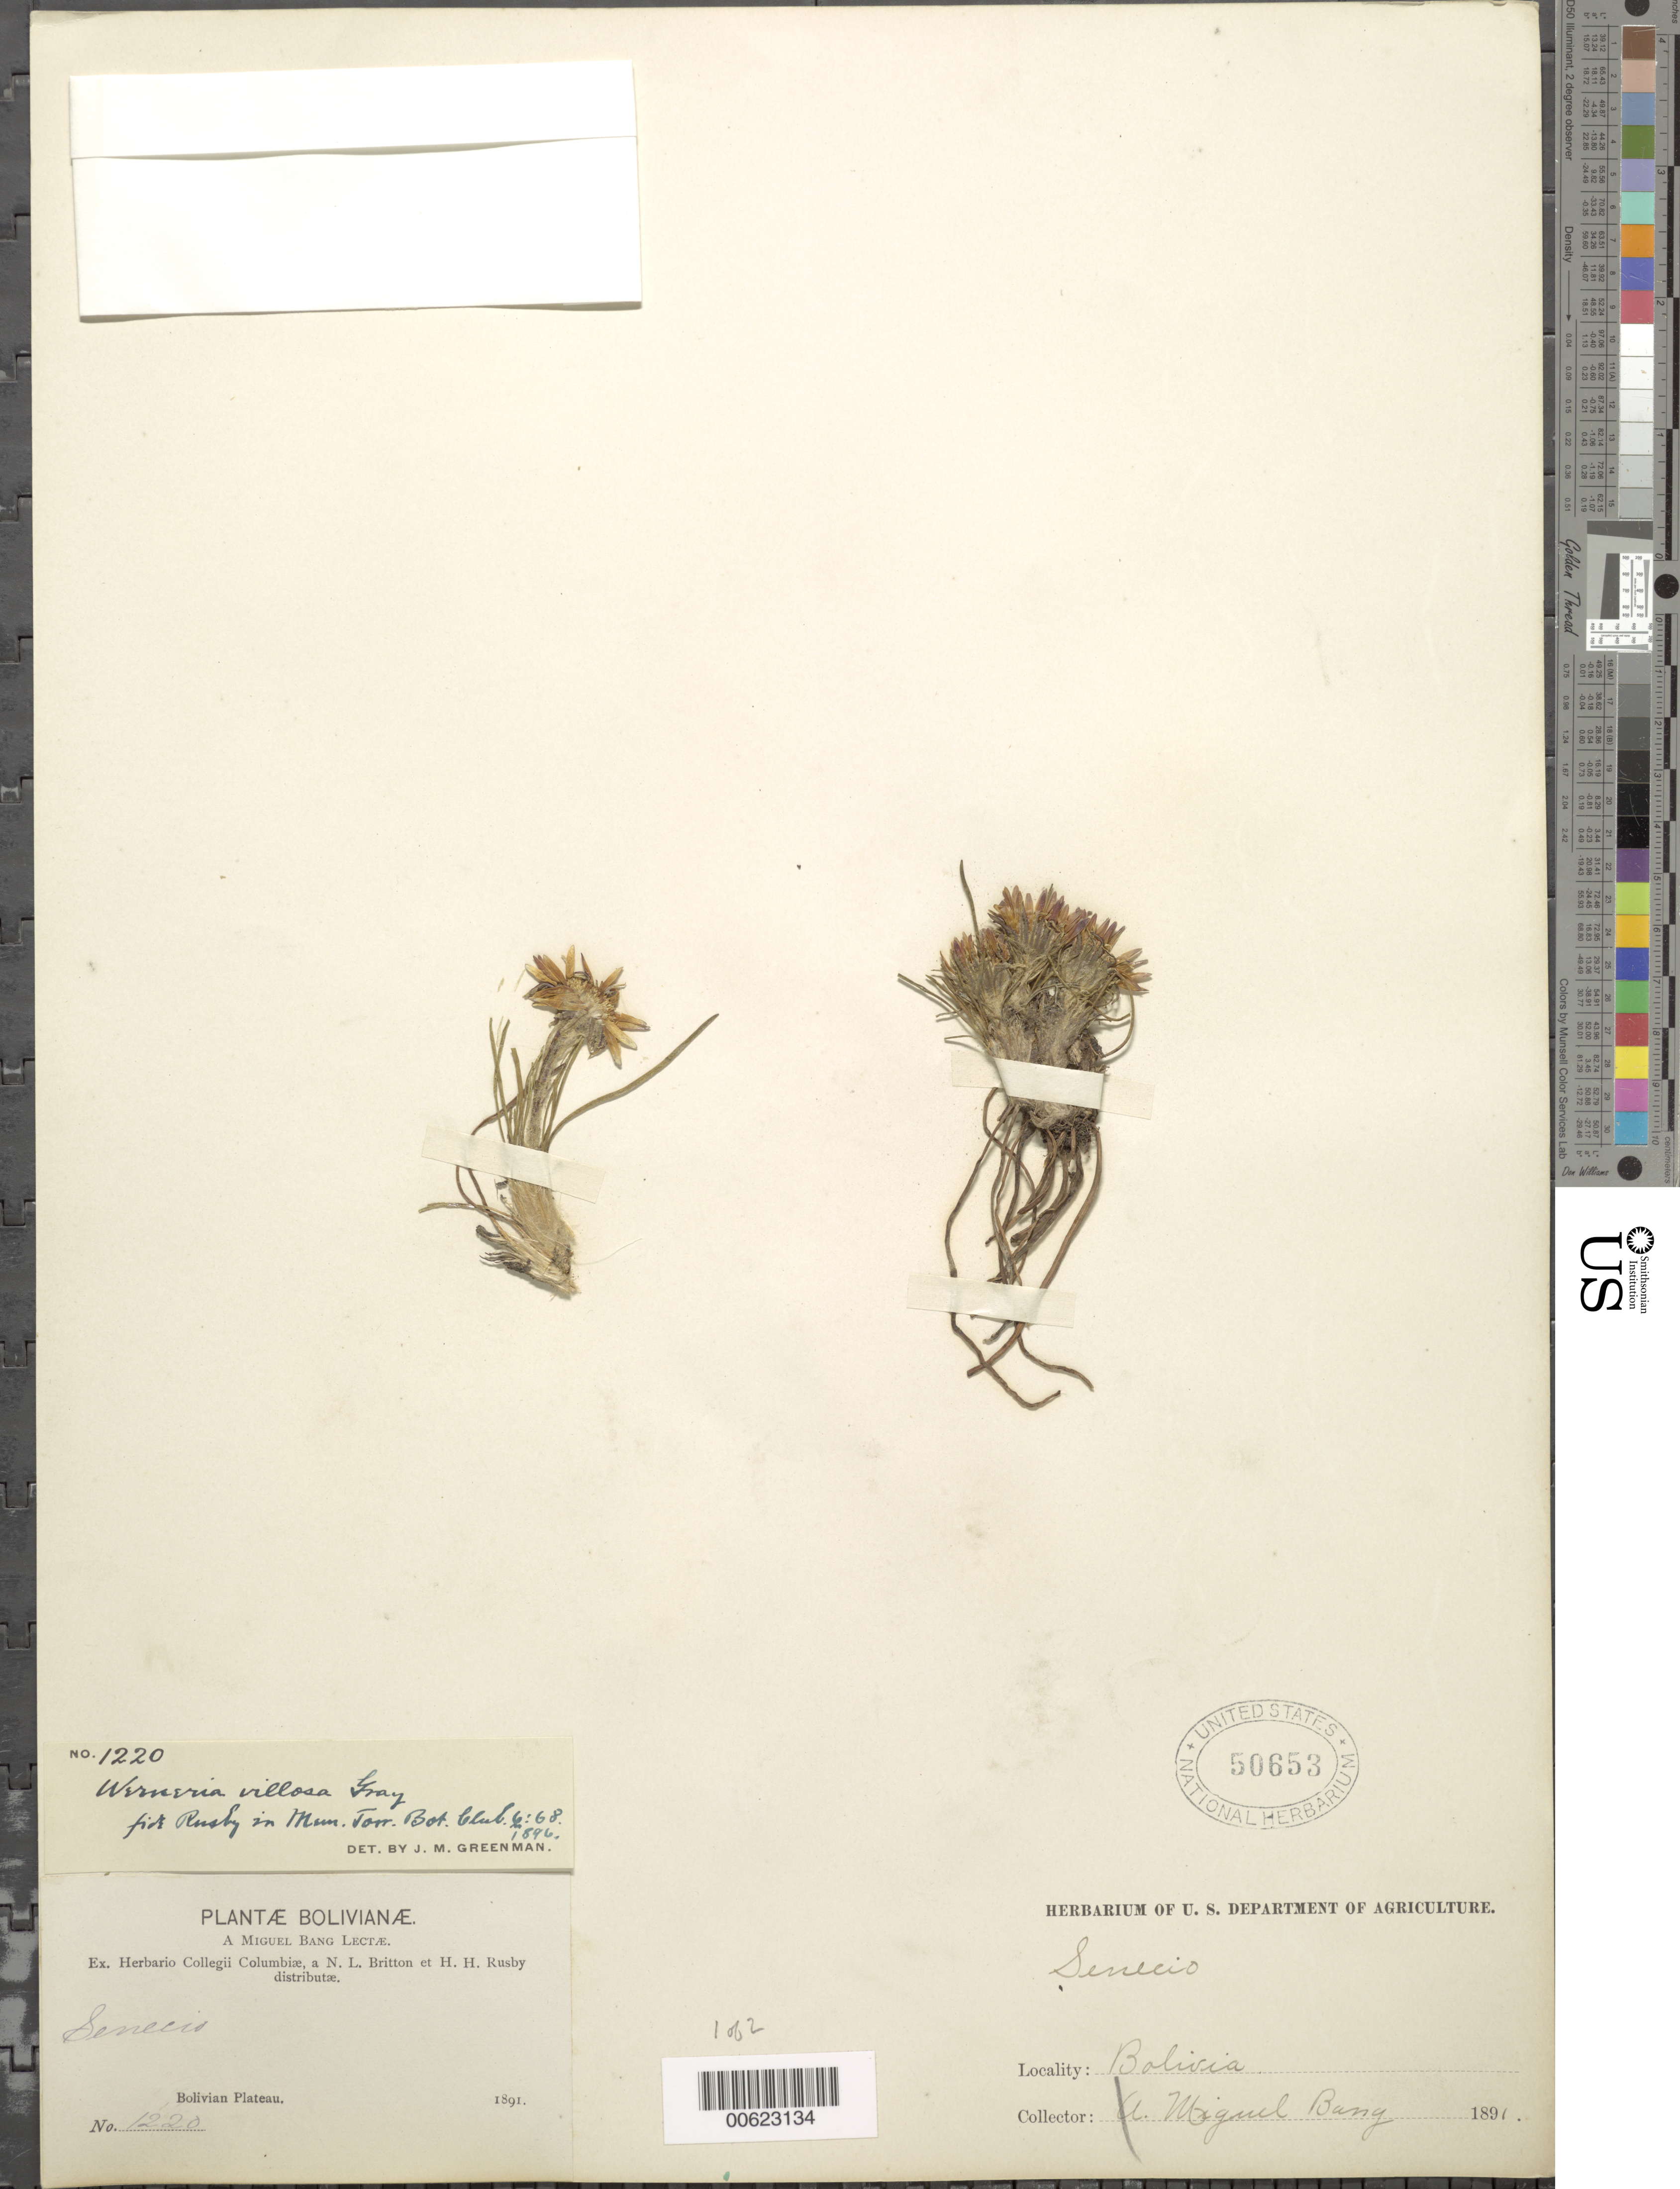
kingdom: Plantae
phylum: Tracheophyta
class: Magnoliopsida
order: Asterales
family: Asteraceae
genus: Werneria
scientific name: Werneria villosa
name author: A. Gray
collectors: M. Bang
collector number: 1220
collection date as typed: "1891"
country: Bolivia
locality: Bolivian Plaeau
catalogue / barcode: US 50653